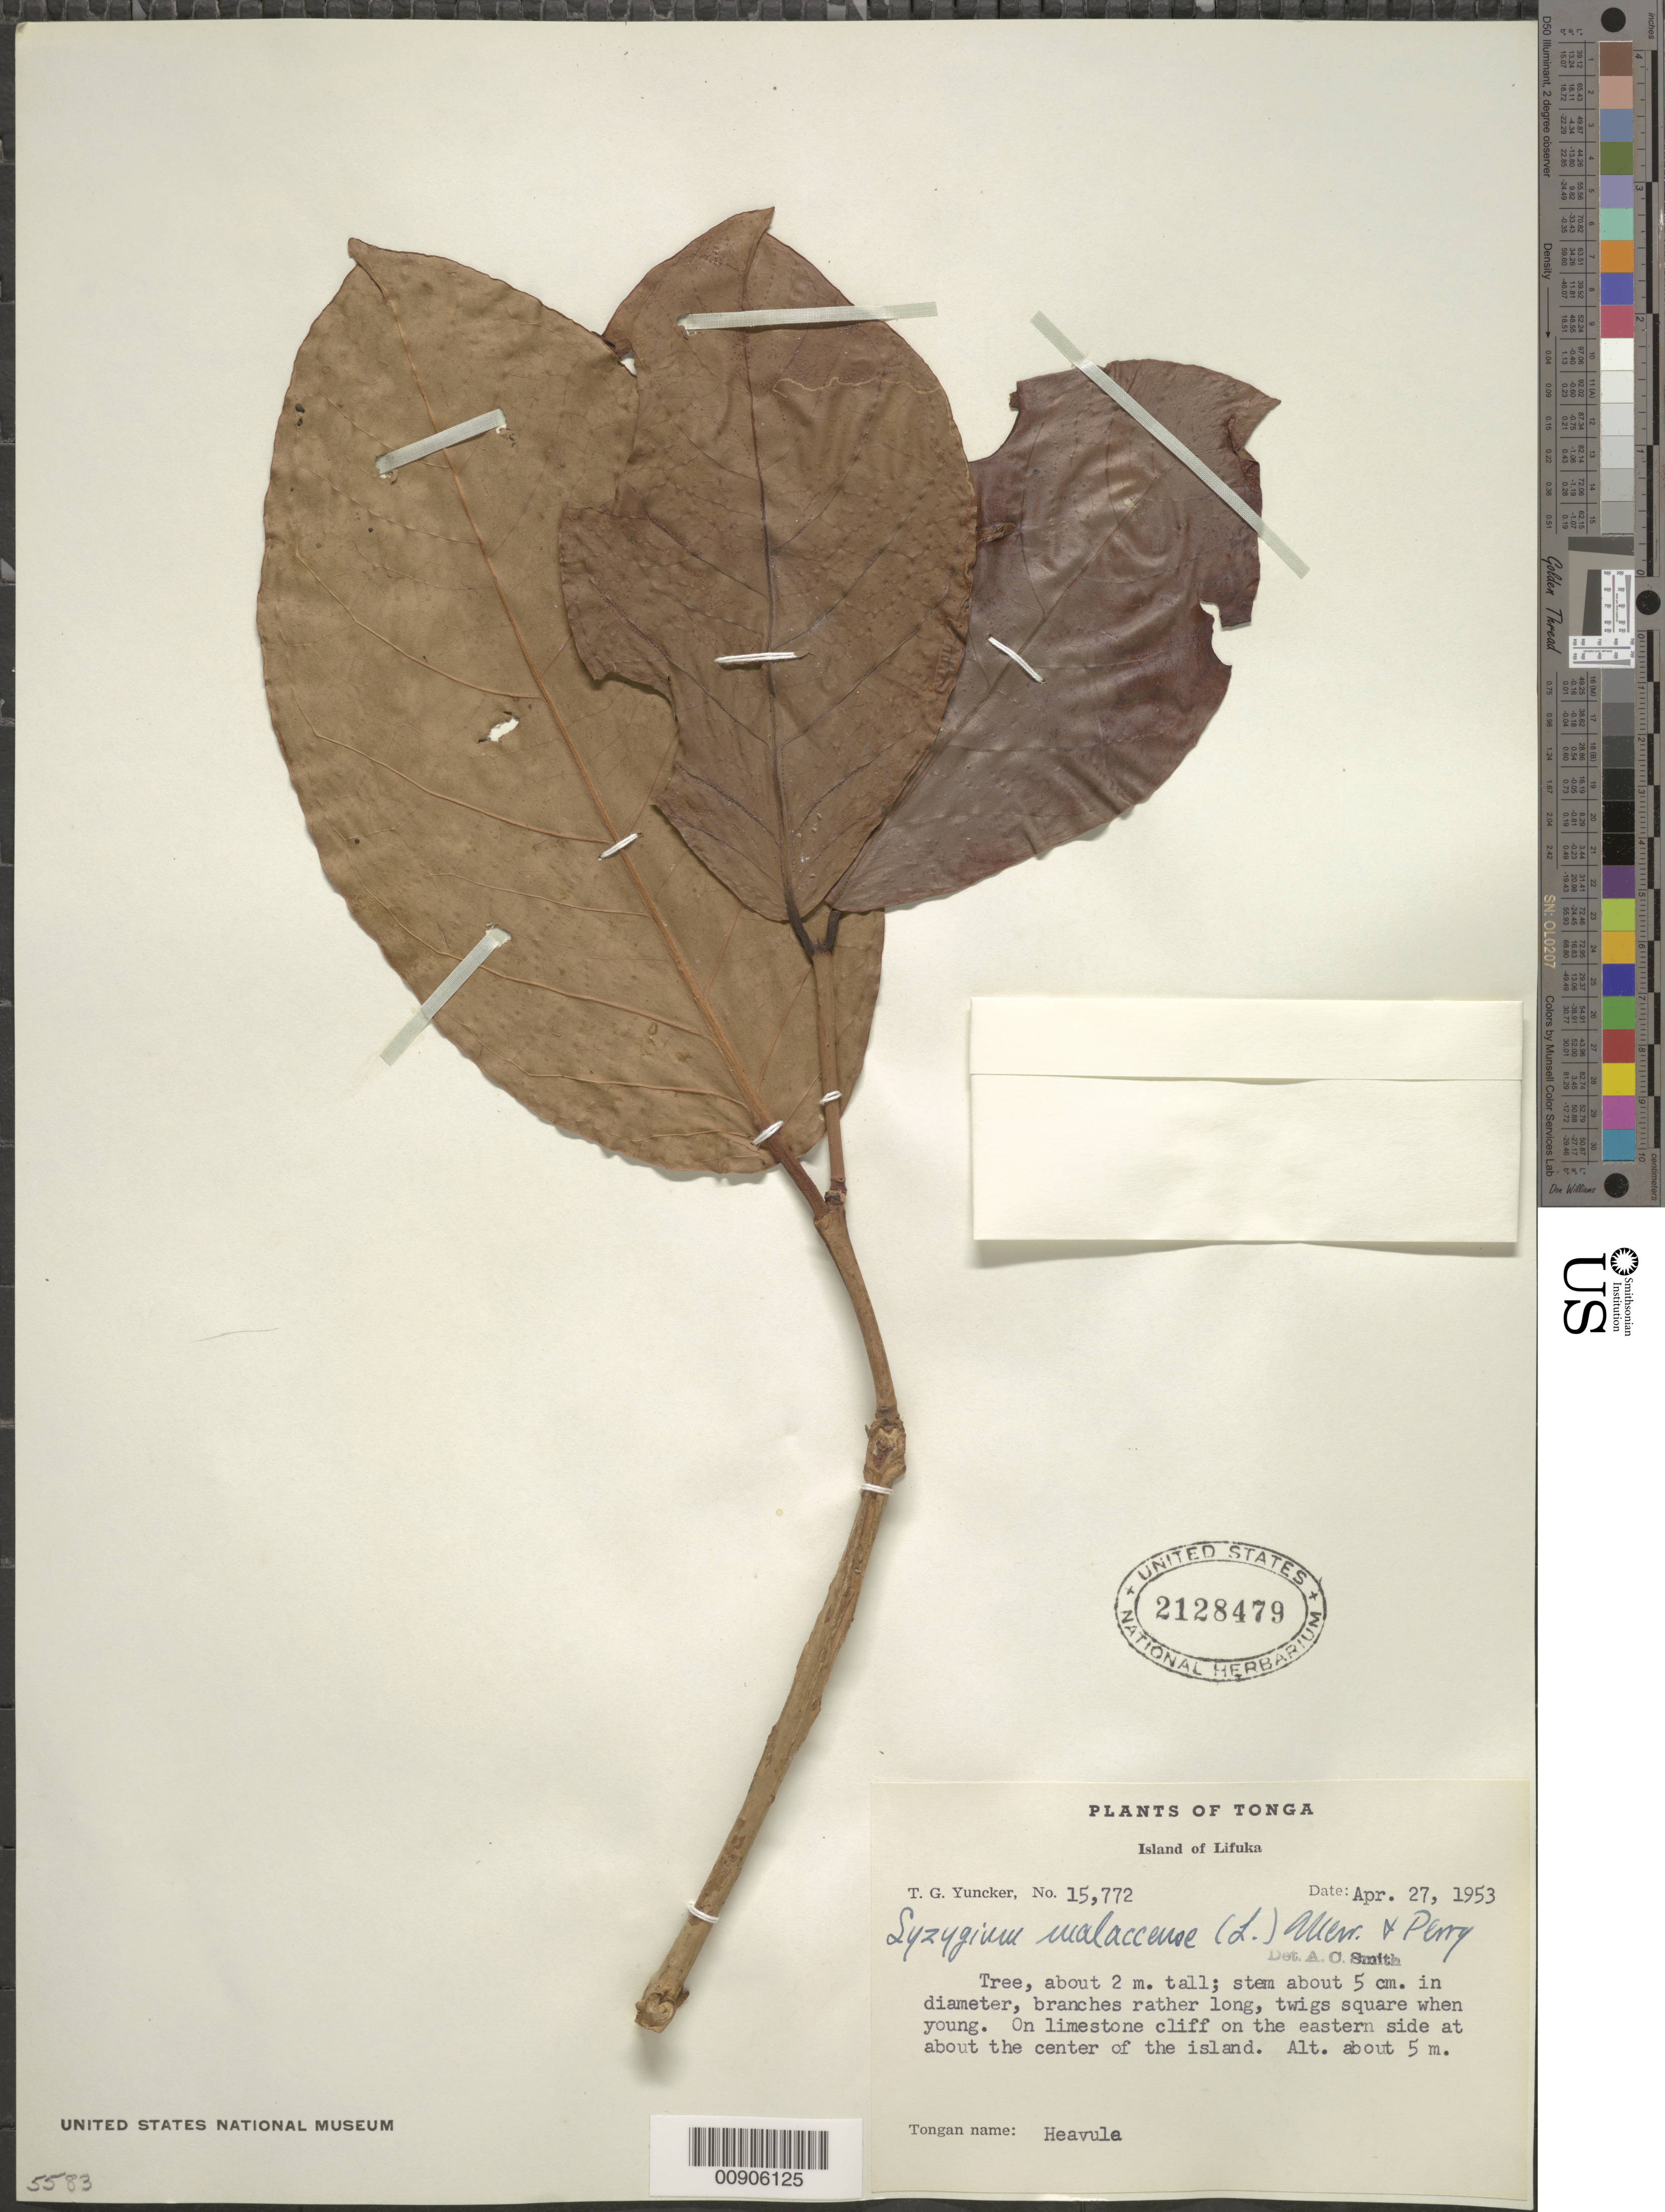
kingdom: Plantae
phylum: Tracheophyta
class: Magnoliopsida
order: Myrtales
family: Myrtaceae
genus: Syzygium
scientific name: Syzygium richii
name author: (A. Gray) Merr. & L.M. Perry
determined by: Buelow, G.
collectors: T. G. Yuncker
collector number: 15772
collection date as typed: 27 Apr 1953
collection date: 1953-04-27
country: Tonga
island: Lifuka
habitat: On limestone cliff on the eastern side at about the center of the island.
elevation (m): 5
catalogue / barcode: US 2128479